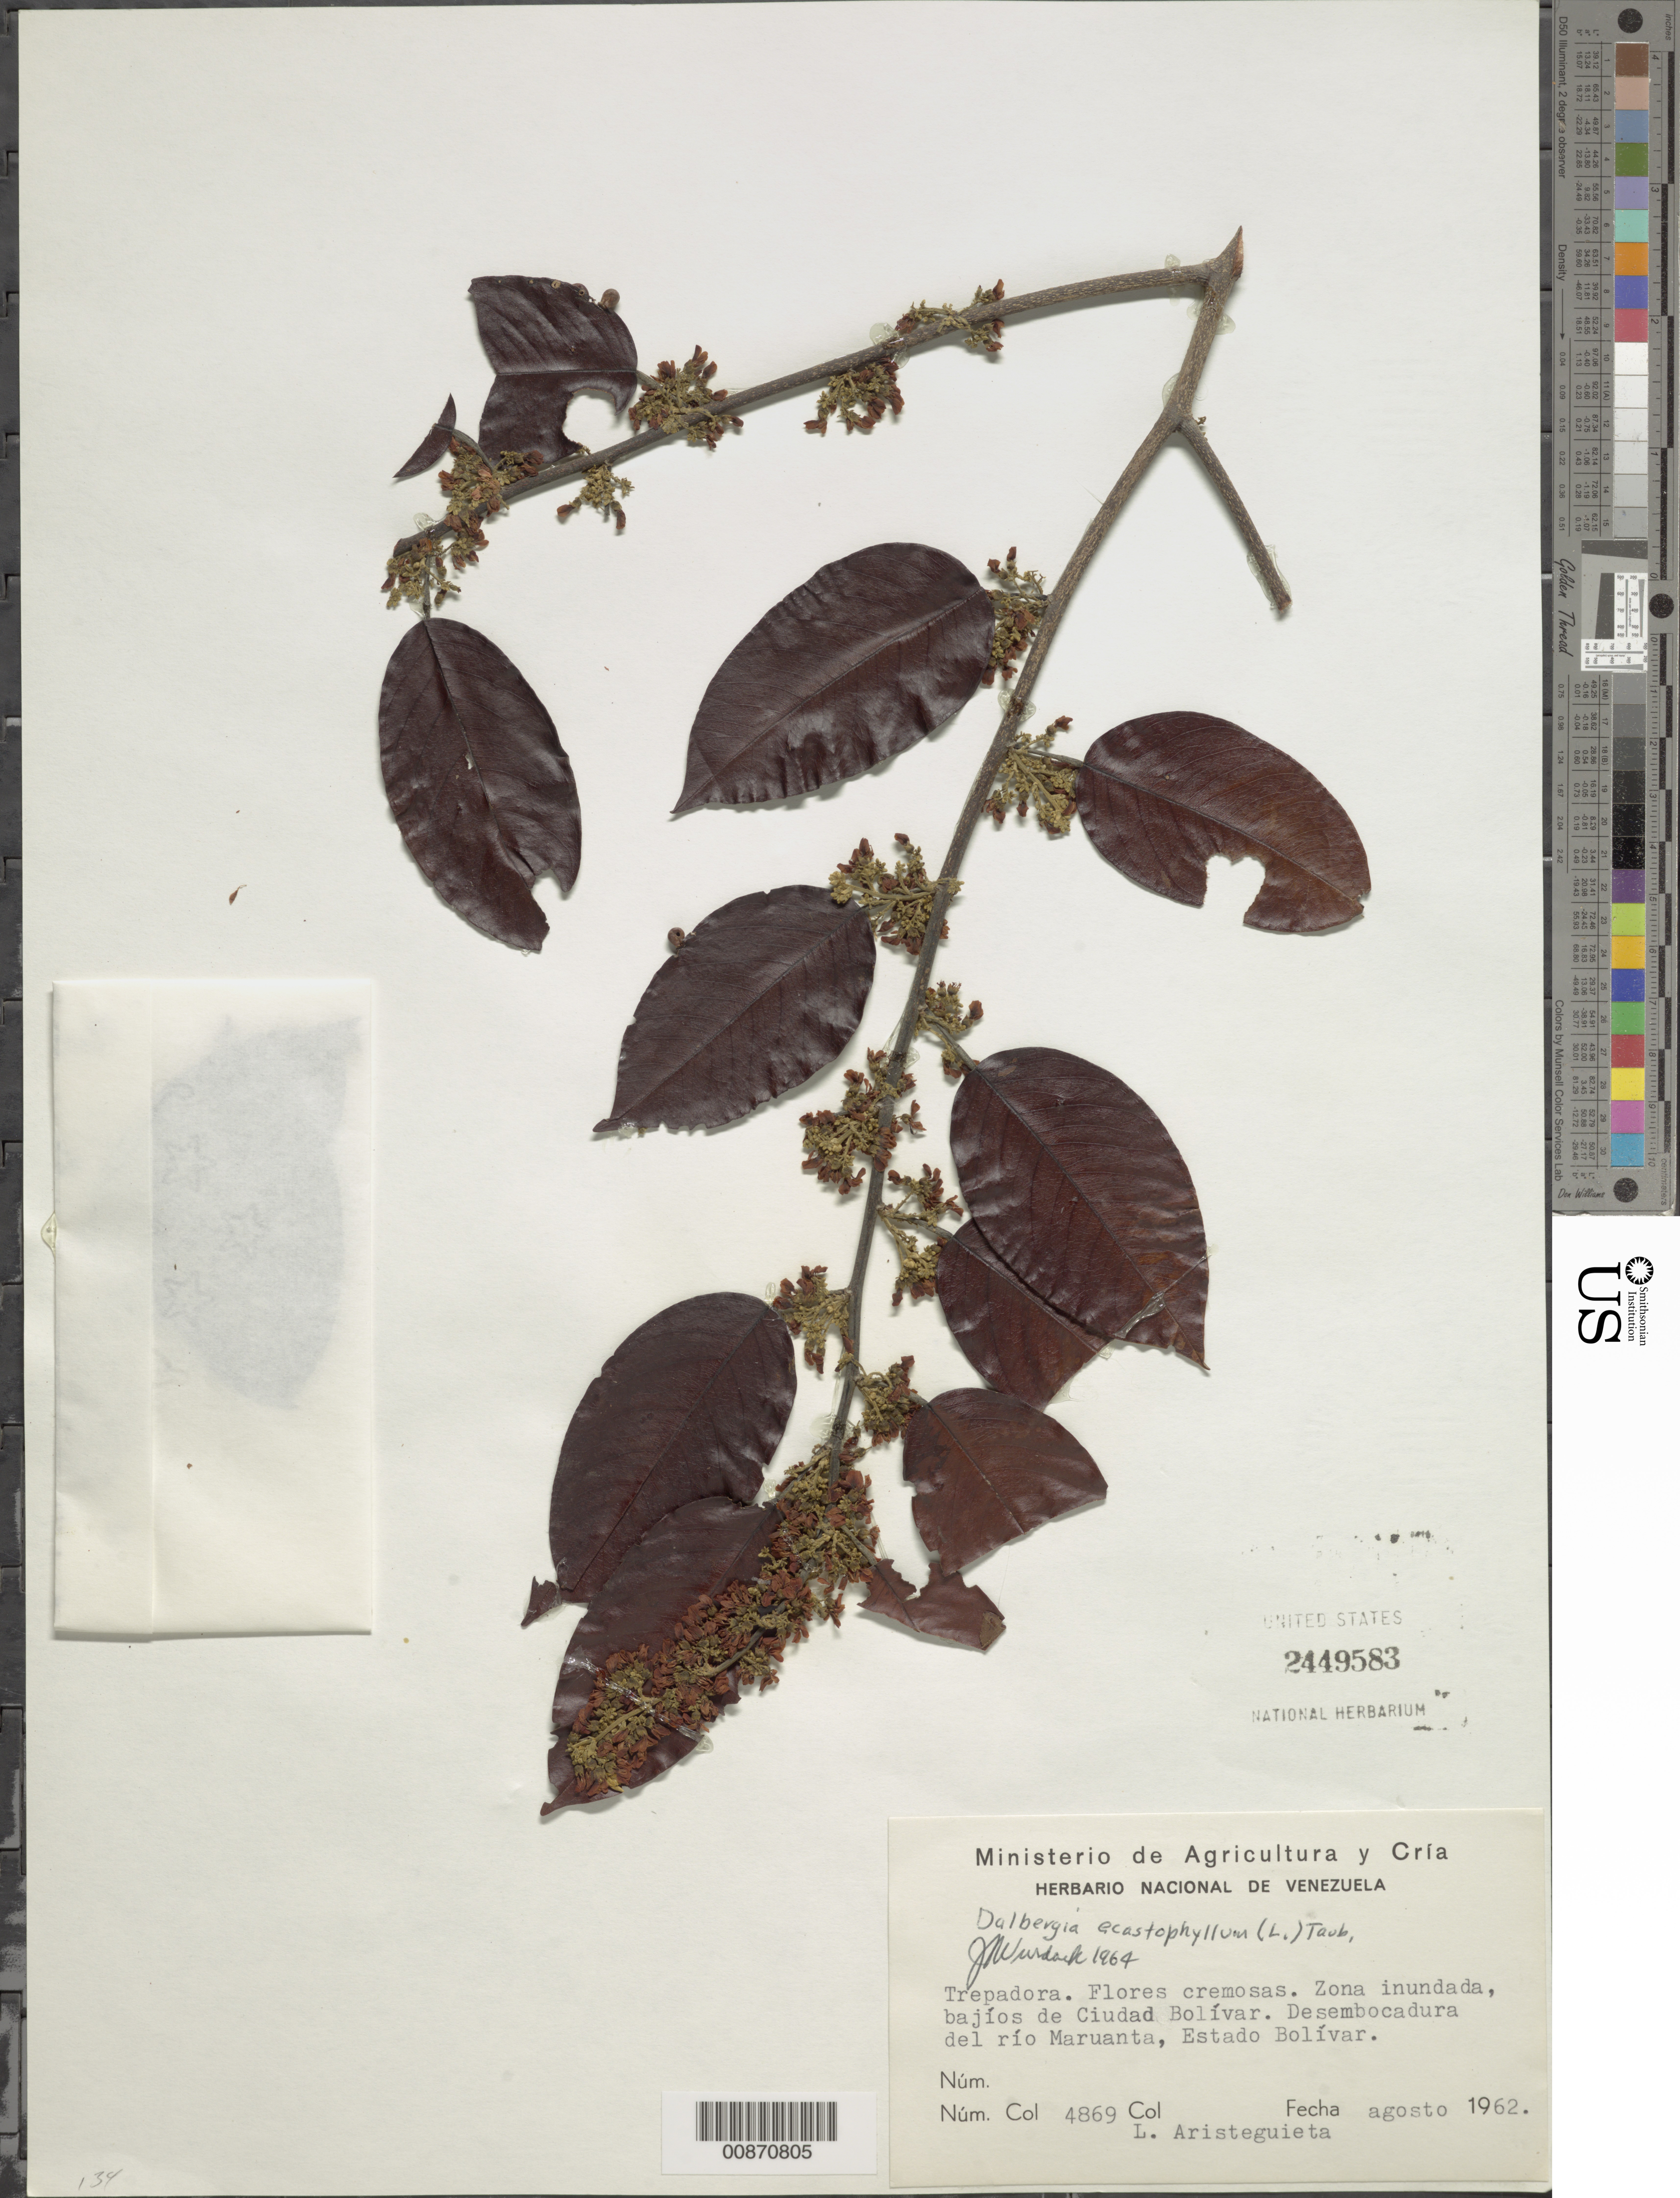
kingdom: Plantae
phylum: Tracheophyta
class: Magnoliopsida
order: Fabales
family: Fabaceae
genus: Dalbergia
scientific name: Dalbergia ecastaphyllum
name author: (L.) Taub.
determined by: Wurdack, John J., (US), US (UNITED STATES)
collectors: L. Aristeguieta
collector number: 4869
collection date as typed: Aug-62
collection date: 1962-08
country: Venezuela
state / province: Bolívar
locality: Bajios de Ciudad Bolívar, desembocadura del Río Maruanta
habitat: Zona inundada, bajios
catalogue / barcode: US 2449583